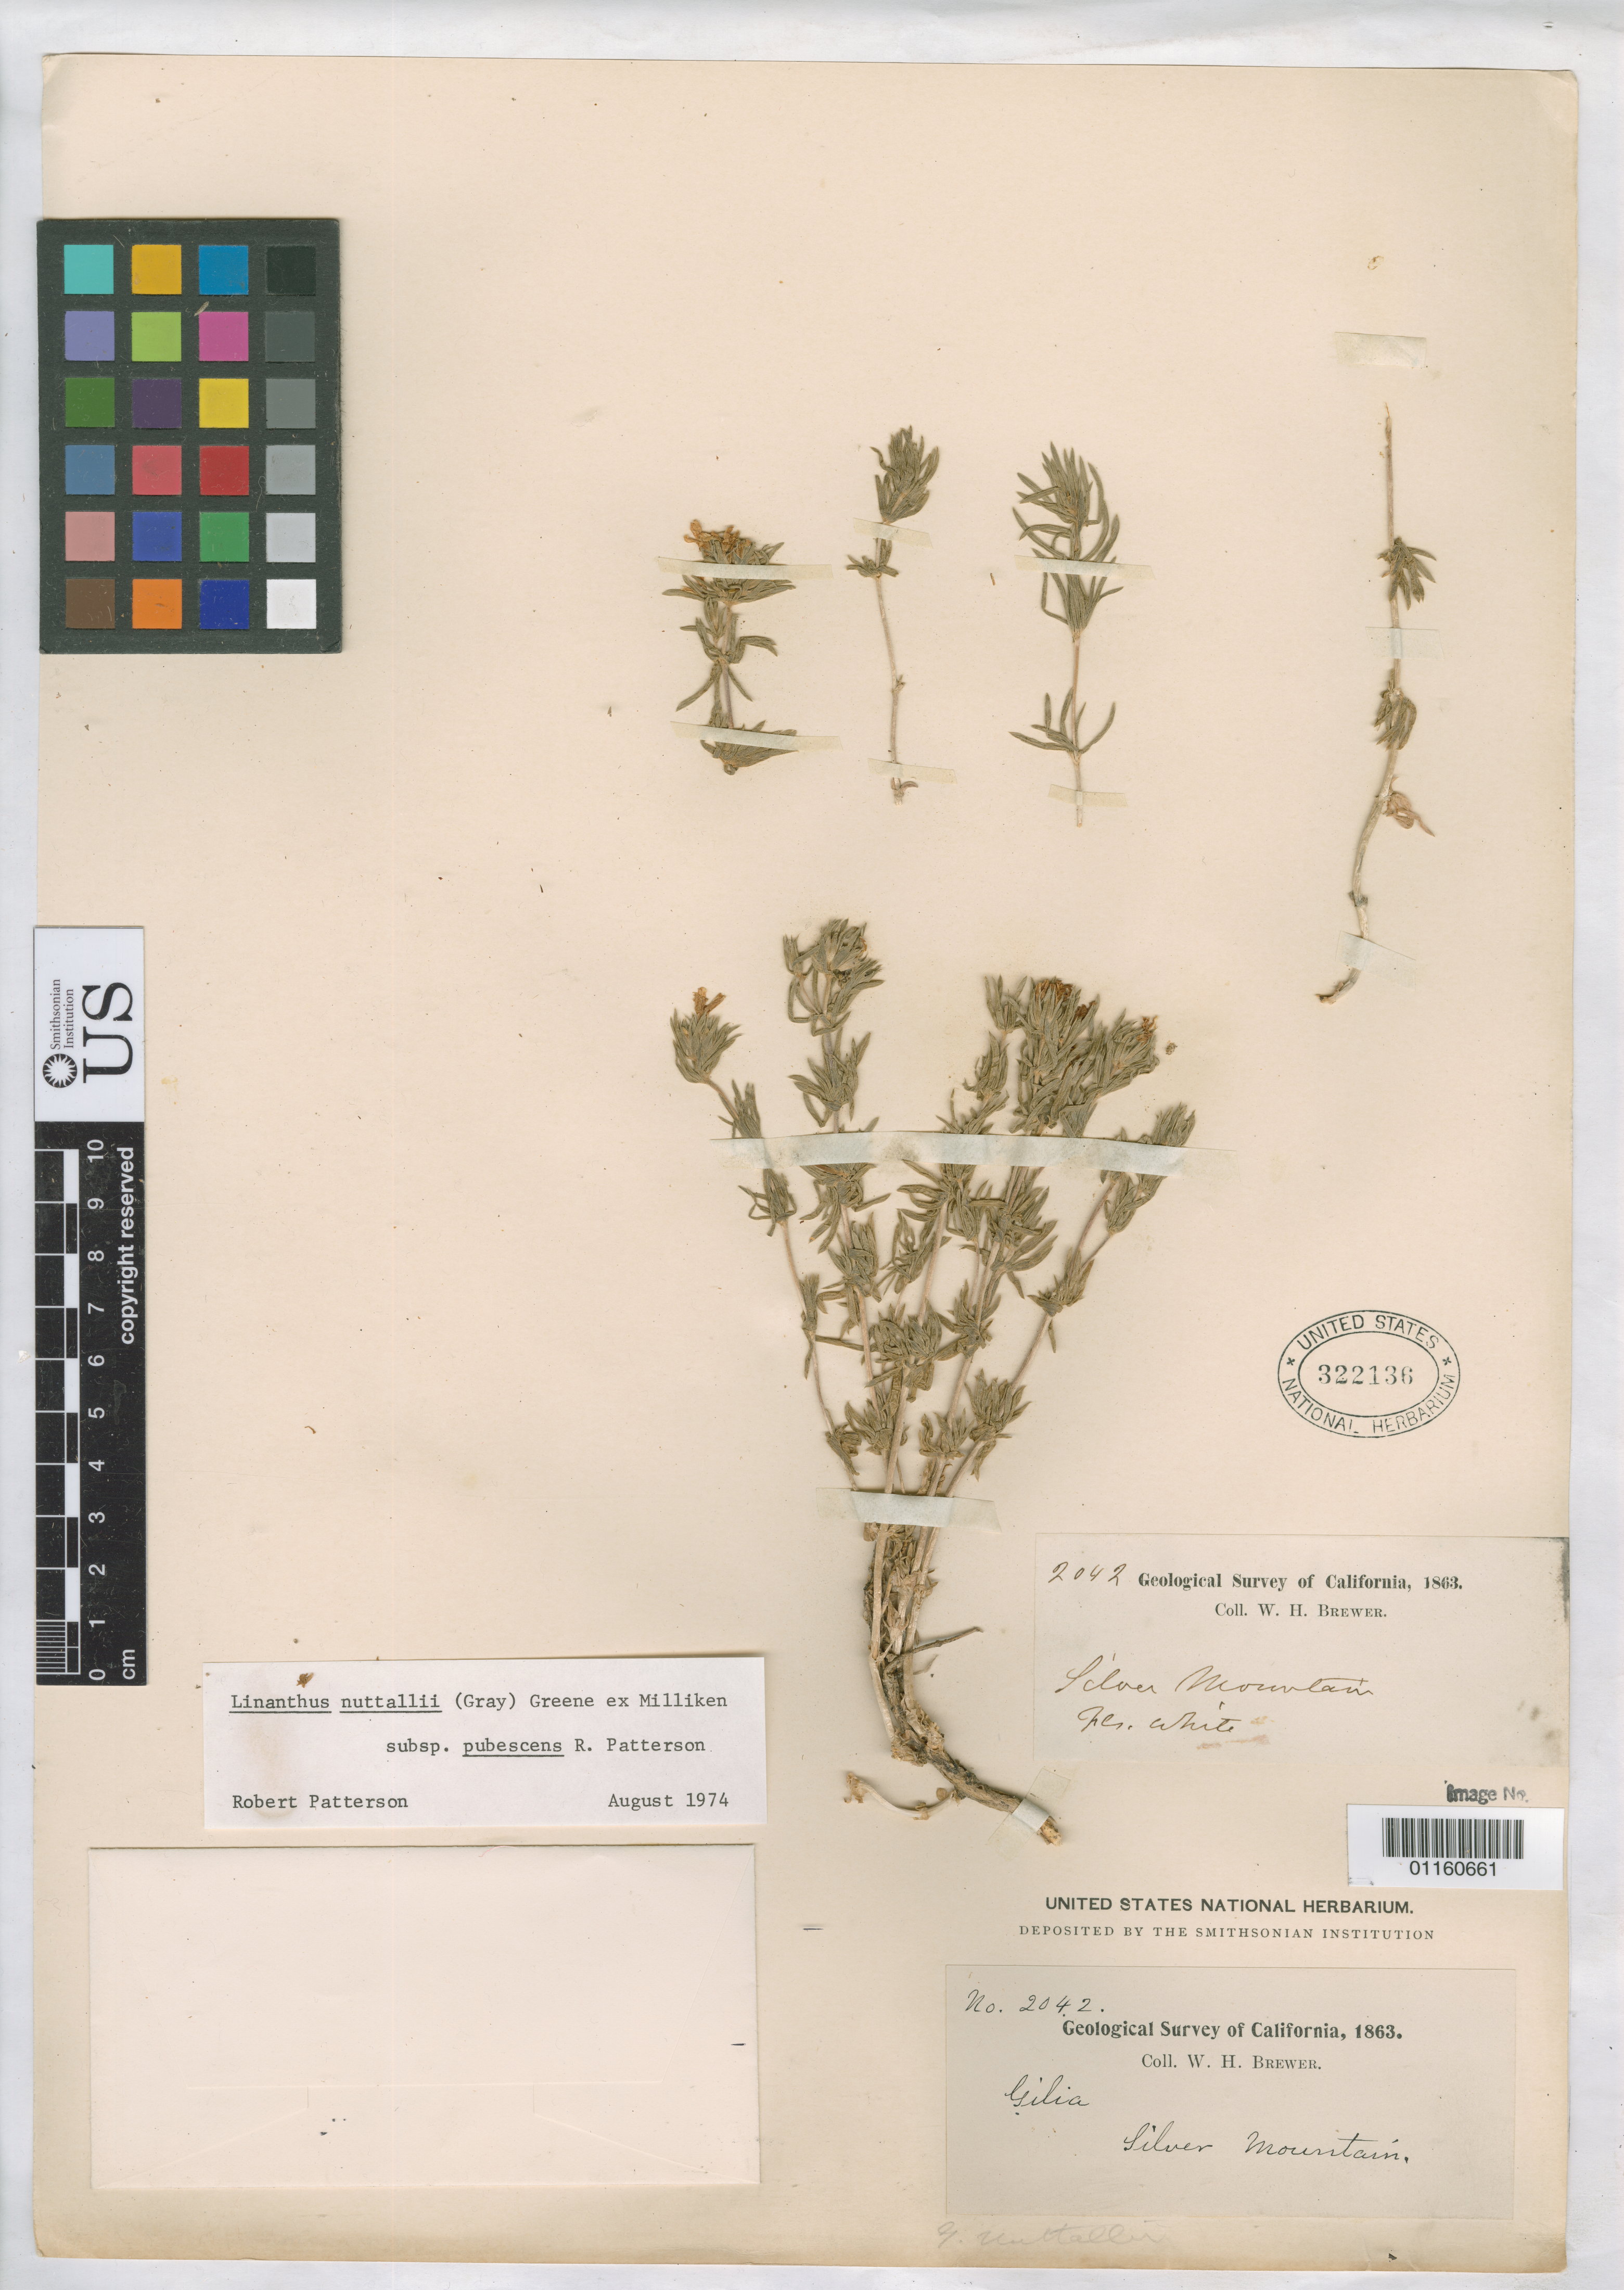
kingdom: Plantae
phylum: Tracheophyta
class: Magnoliopsida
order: Ericales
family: Polemoniaceae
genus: Leptosiphon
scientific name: Leptosiphon nuttallii subsp. pubescens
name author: (R. Patt.) J.M. Porter & L.A. Johnson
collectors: W. H. Brewer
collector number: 2042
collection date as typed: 1863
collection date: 1863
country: United States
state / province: California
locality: Silver Mountain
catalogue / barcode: US 322136